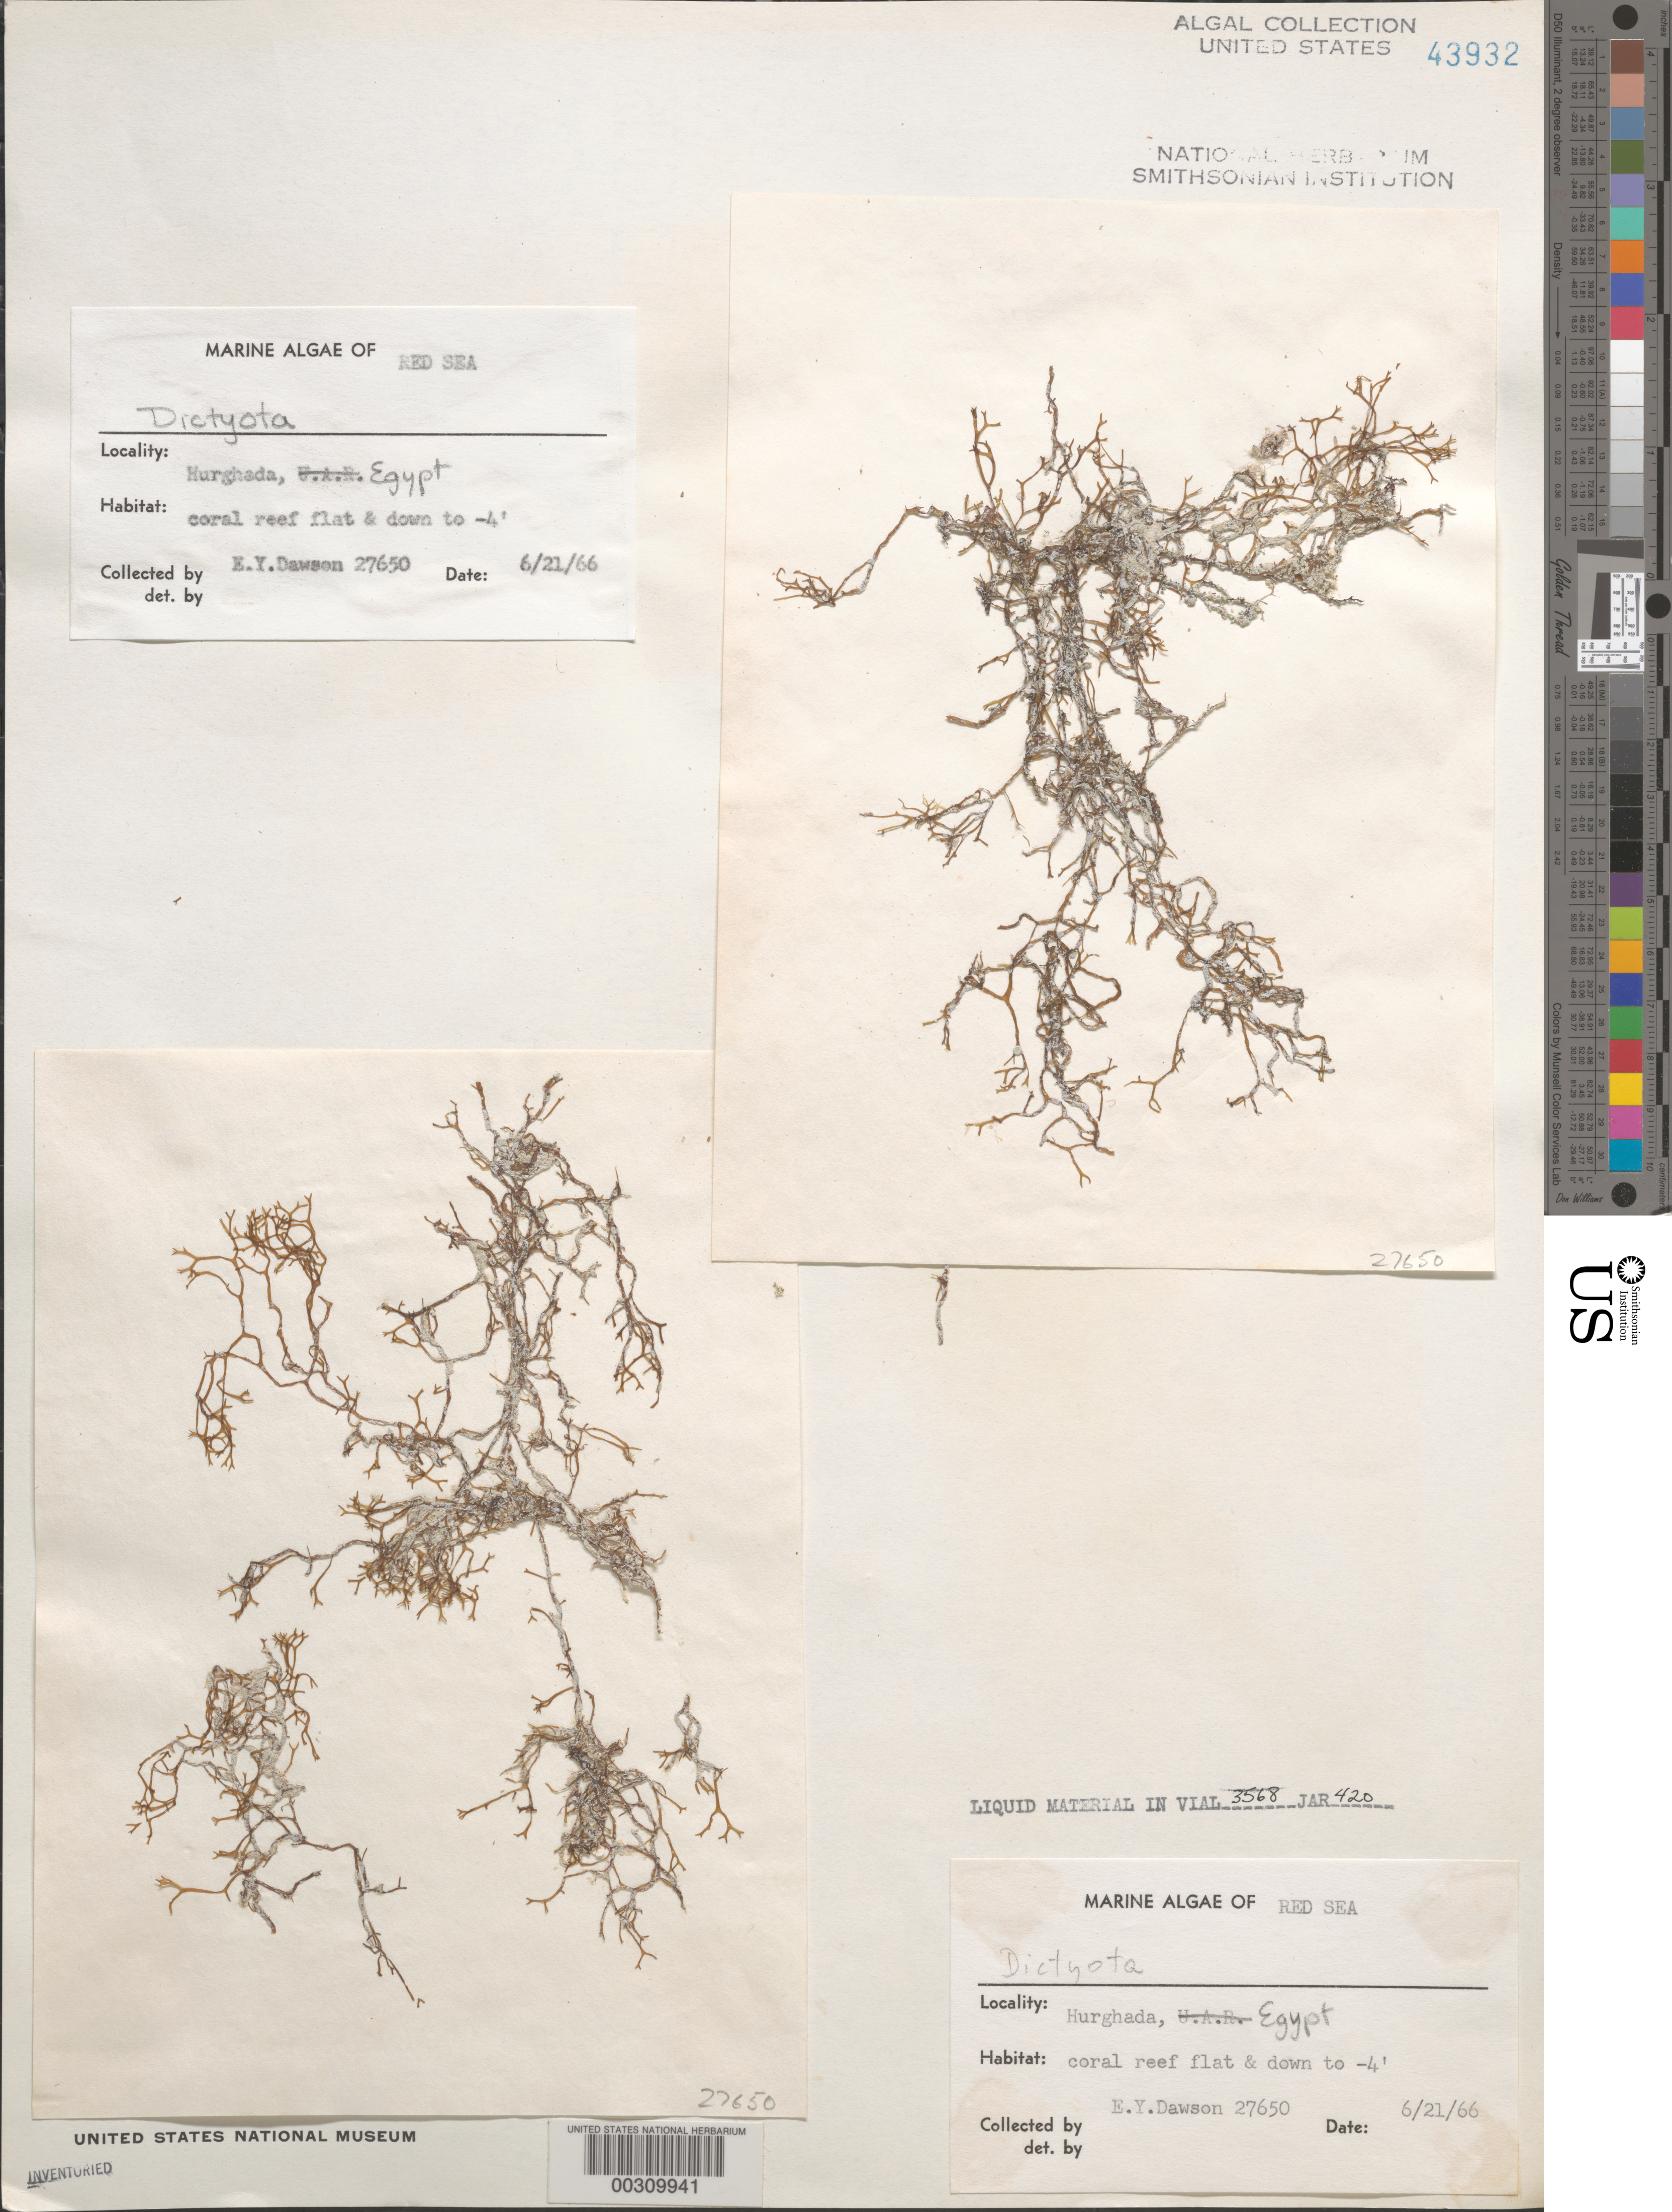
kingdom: Chromista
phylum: Ochrophyta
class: Phaeophyceae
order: Dictyotales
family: Dictyotaceae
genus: Dictyota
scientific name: Dictyota sp.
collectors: E. Y. Dawson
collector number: EYD 27650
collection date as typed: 21 Jun 1966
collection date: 1966-06-21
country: Egypt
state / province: Al Bahr al Ahmar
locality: Hurghada, Red Sea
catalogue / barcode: US 43932